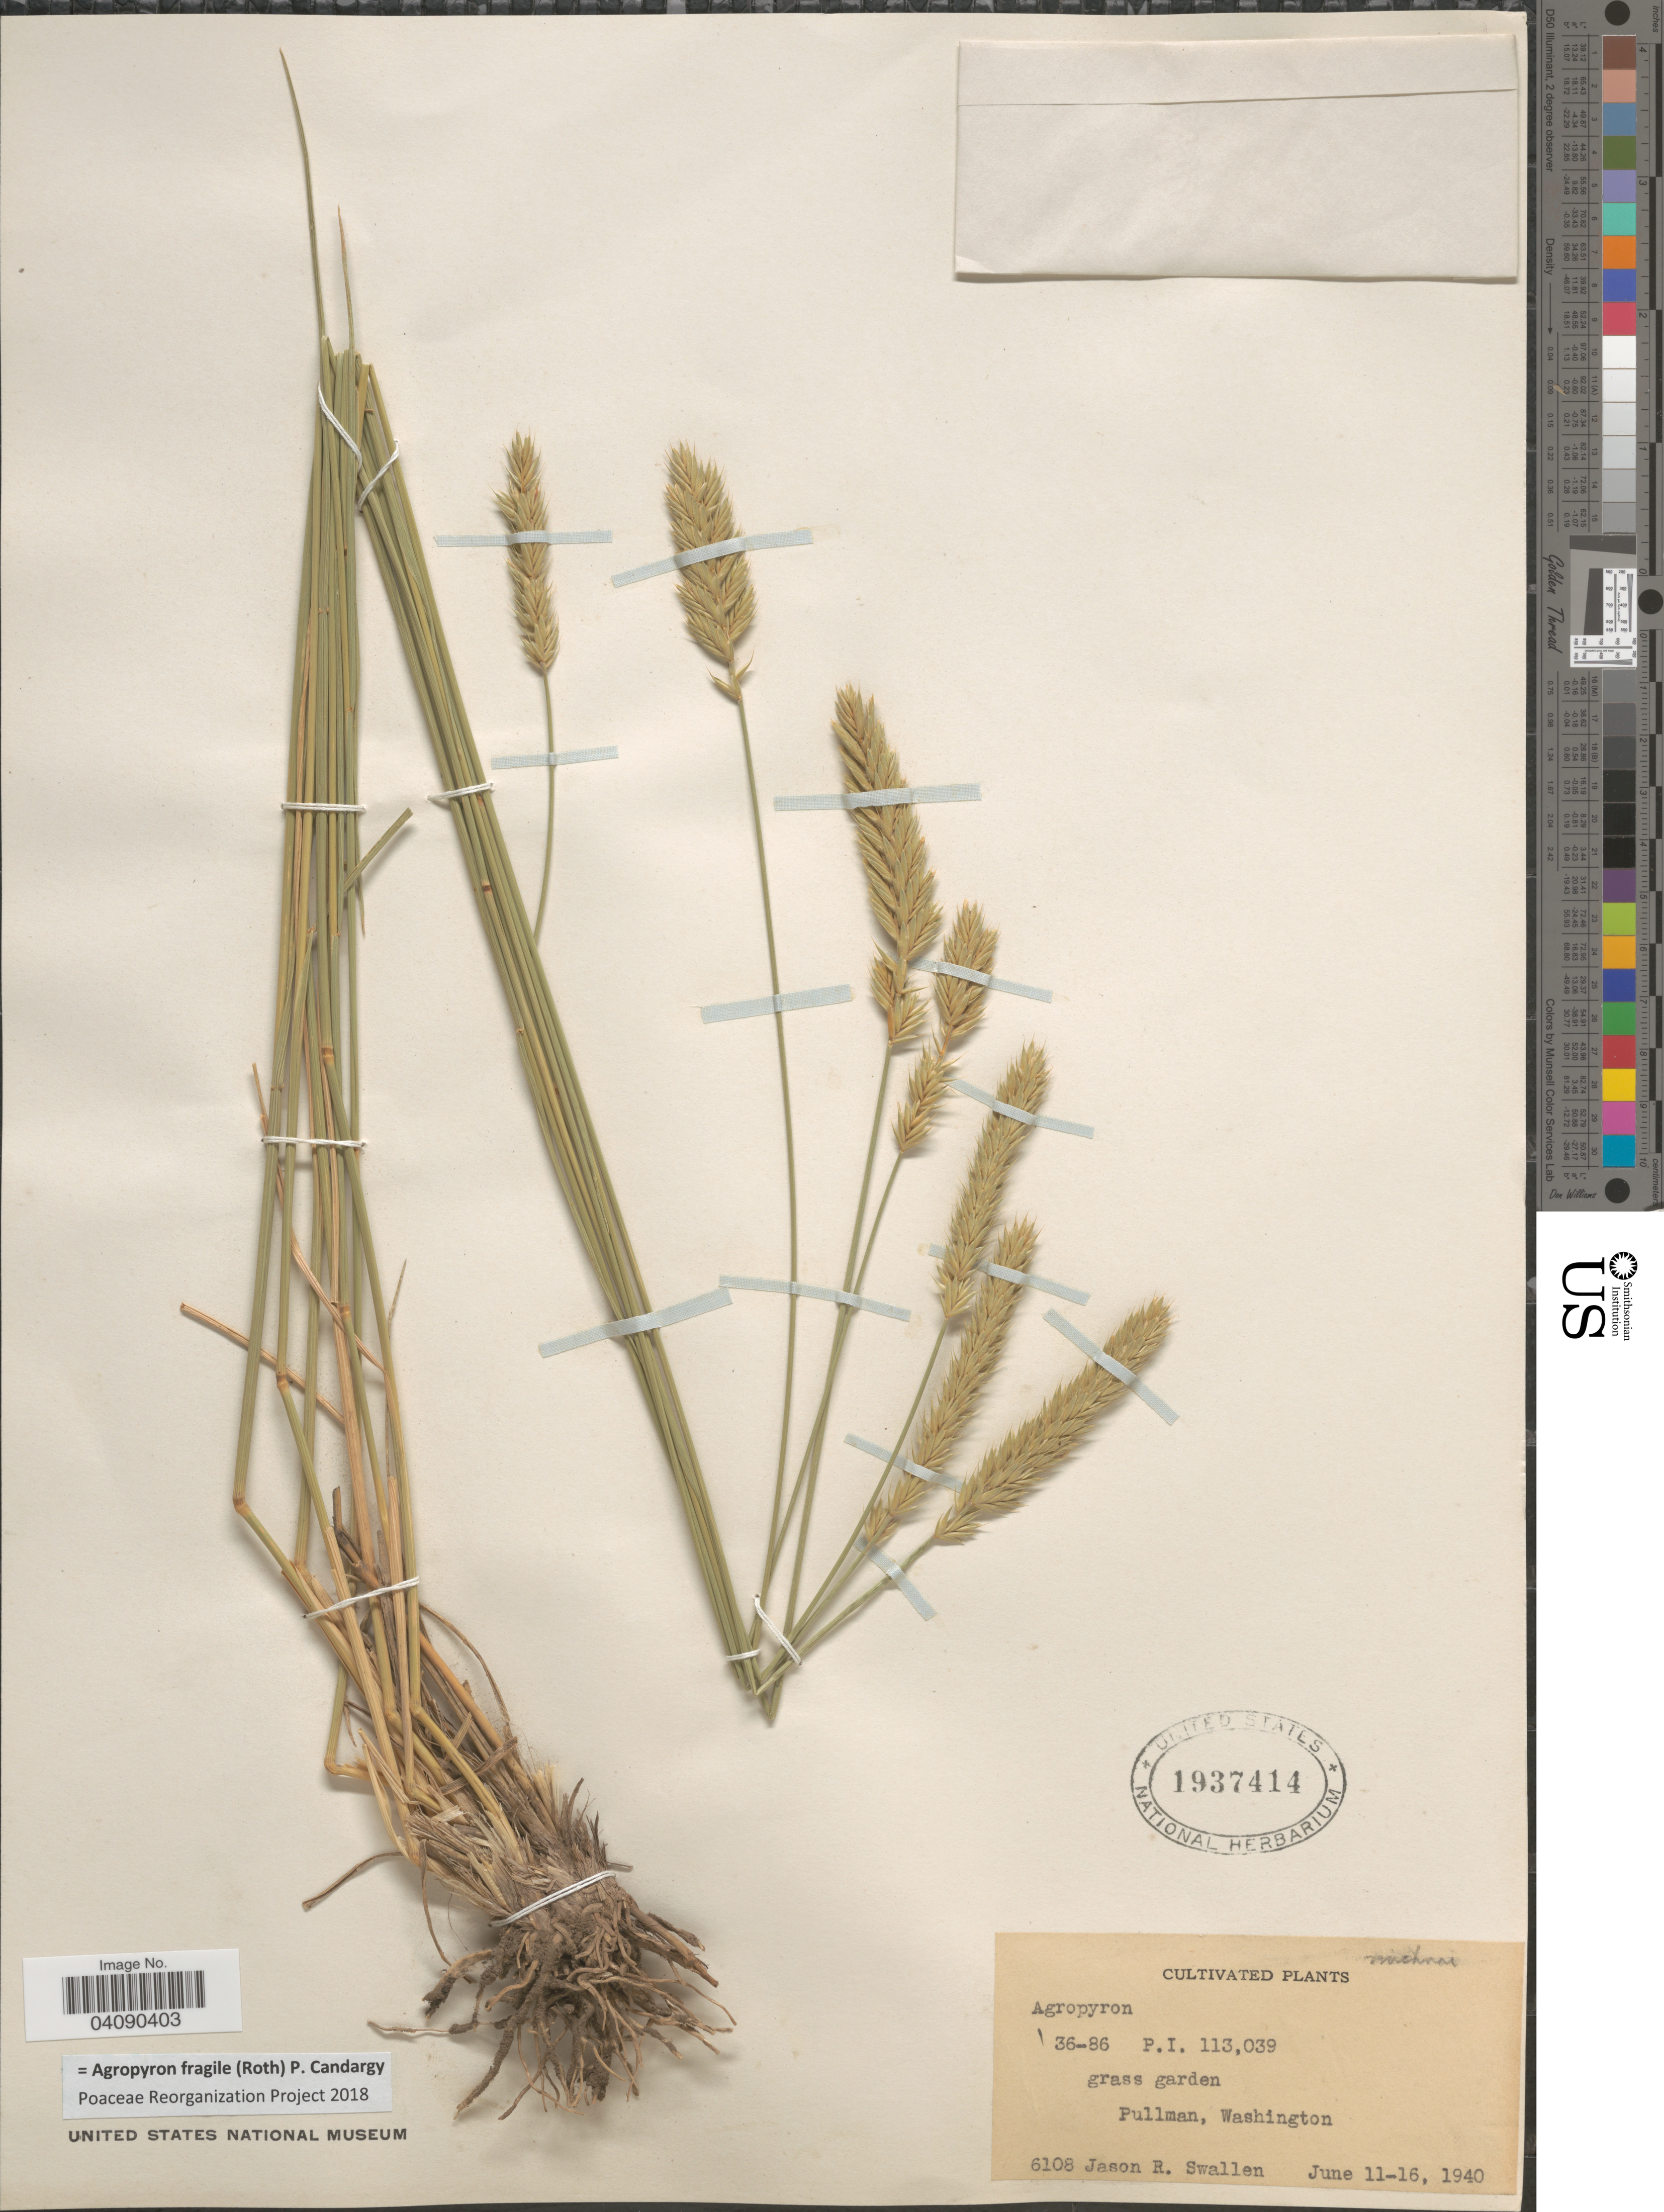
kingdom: Plantae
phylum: Tracheophyta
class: Liliopsida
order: Poales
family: Poaceae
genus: Agropyron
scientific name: Agropyron fragile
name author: (Roth) Candargy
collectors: J. R. Swallen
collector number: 6108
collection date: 1940-06-11/1940-06-16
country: United States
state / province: Washington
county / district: Whitman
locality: Grass garden. Pullman.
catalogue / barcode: US 1937414